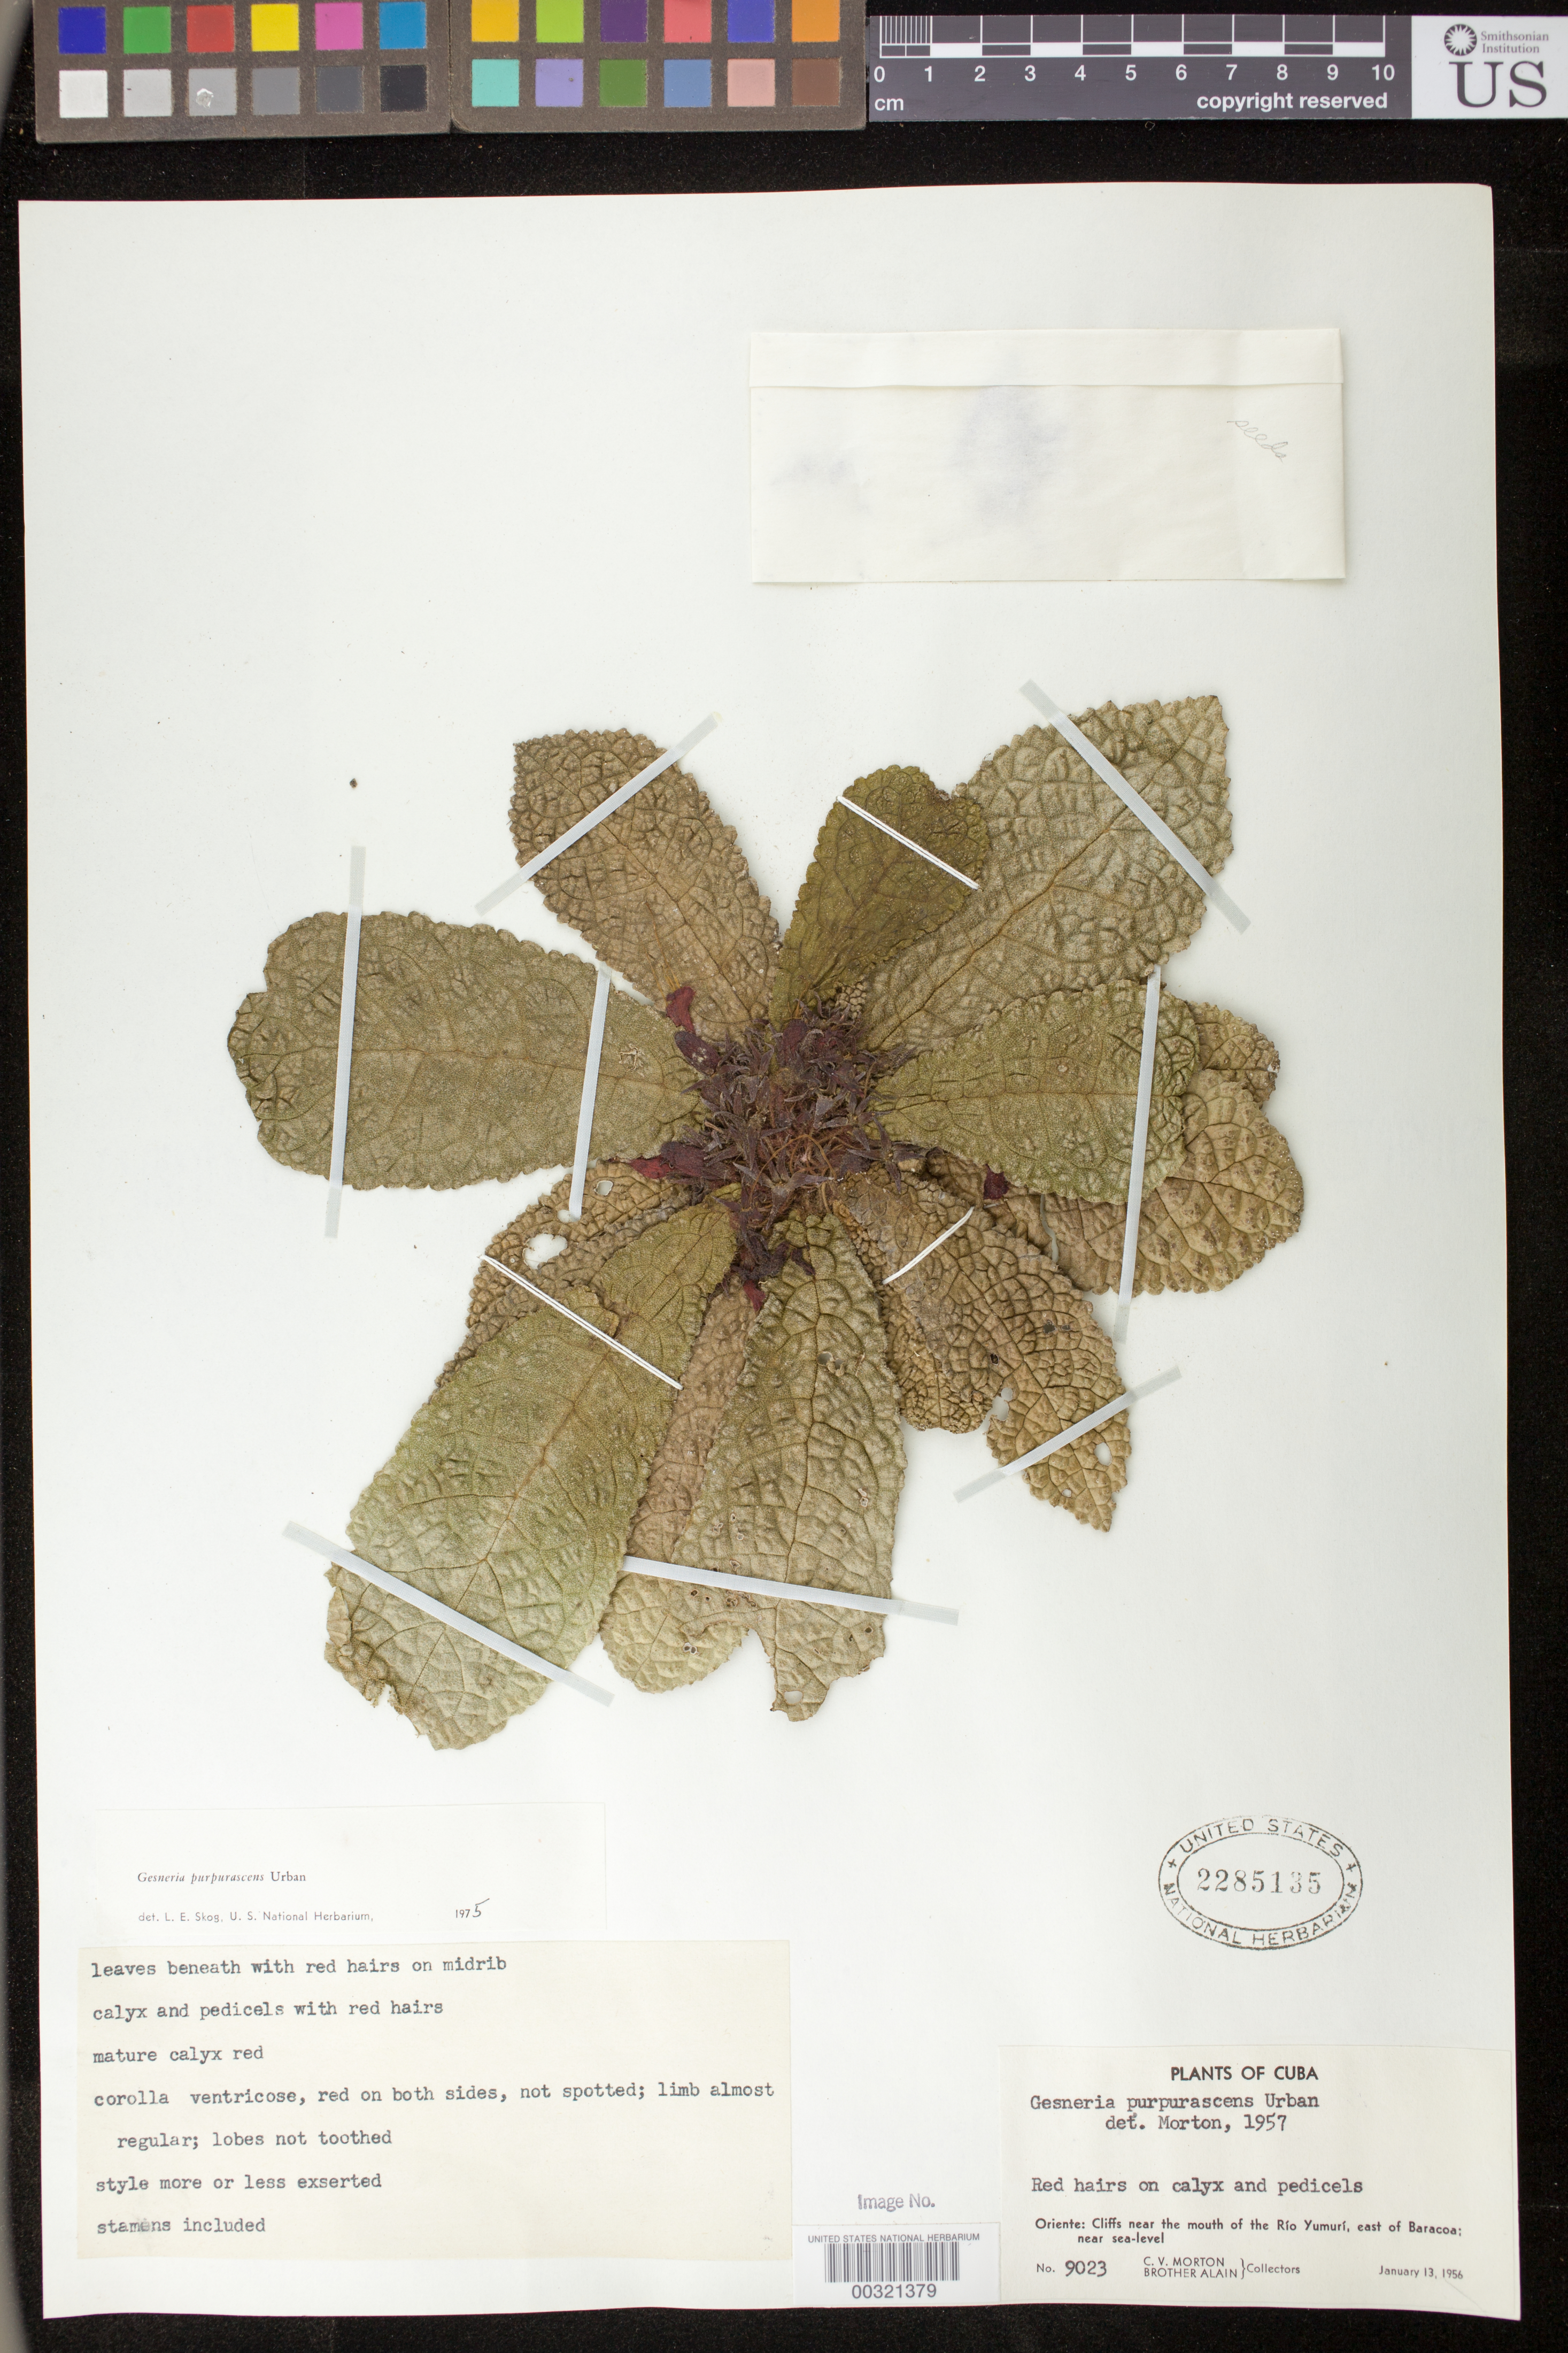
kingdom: Plantae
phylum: Tracheophyta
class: Magnoliopsida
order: Lamiales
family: Gesneriaceae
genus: Gesneria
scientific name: Gesneria purpurascens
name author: Urb.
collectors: C. V. Morton & A. H. Liogier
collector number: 9023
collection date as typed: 13 Jan 1956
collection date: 1956-01-13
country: Cuba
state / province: Oriente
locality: Near the mouth of the Rio Yumuri, E of Baracoa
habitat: Cliffs, near sea-level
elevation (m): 0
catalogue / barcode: US 2285135